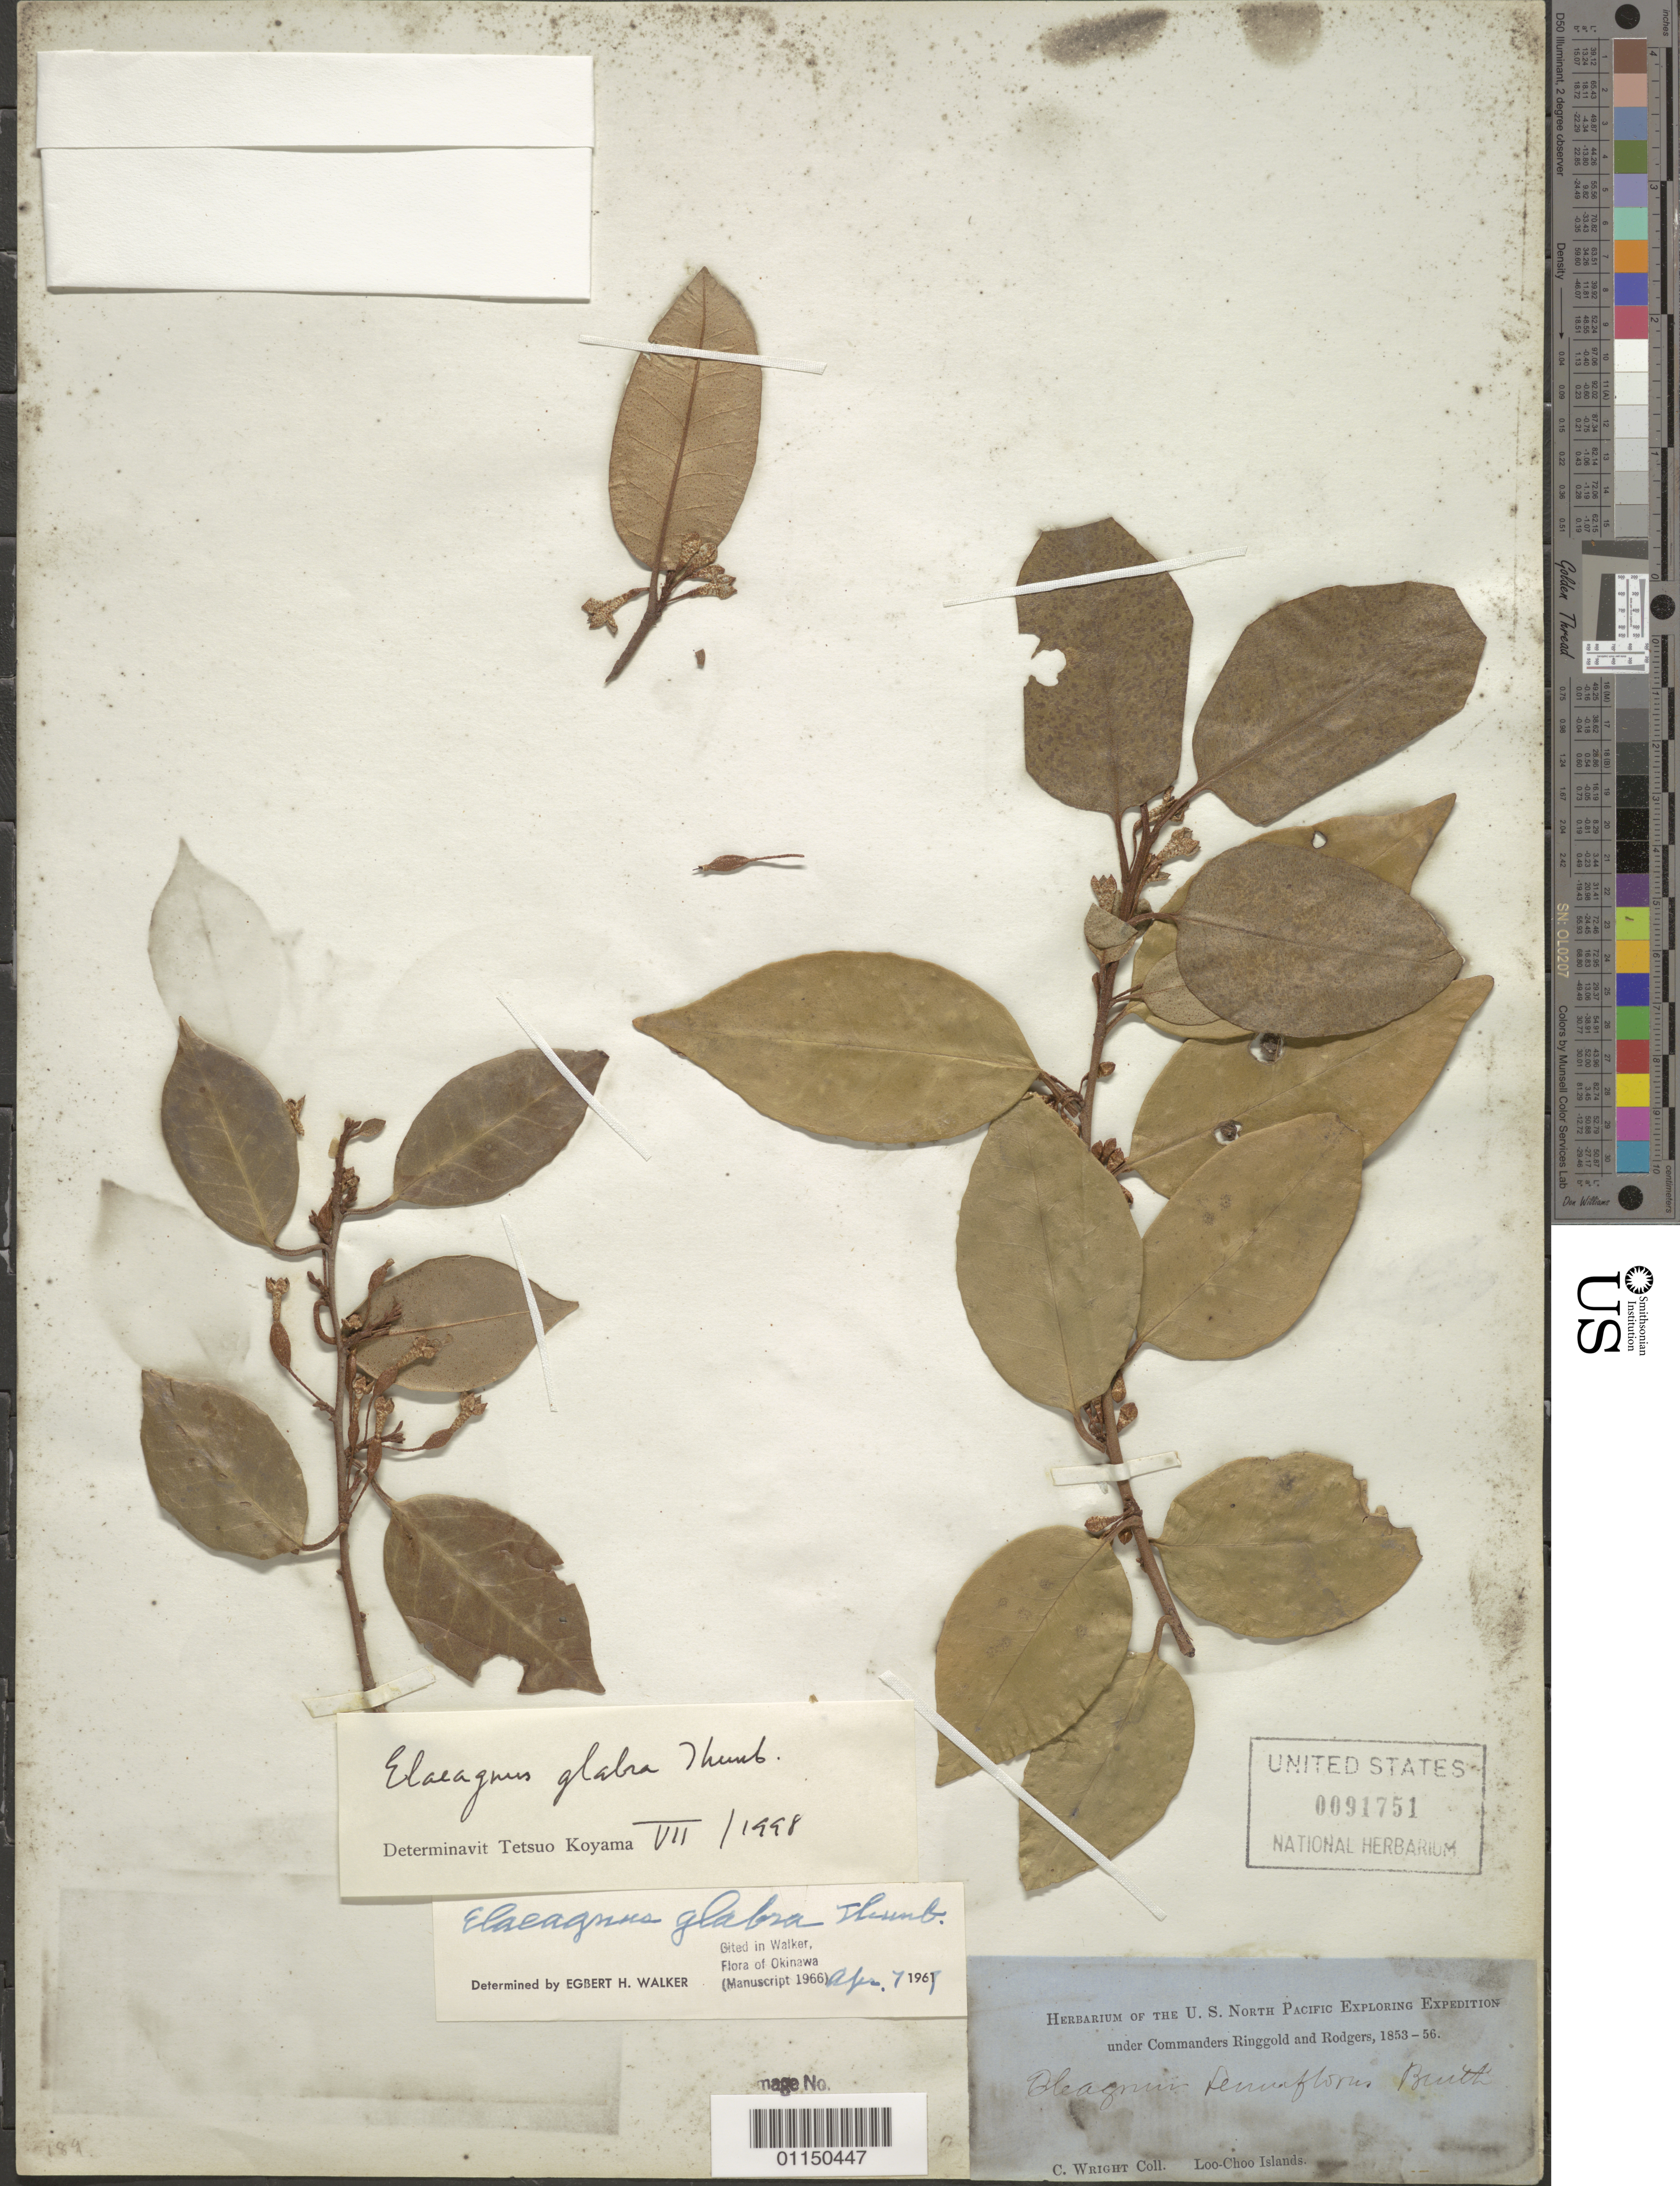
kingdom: Plantae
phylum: Tracheophyta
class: Magnoliopsida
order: Rosales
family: Elaeagnaceae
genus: Elaeagnus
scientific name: Elaeagnus glabra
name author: Thunb.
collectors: C. Wright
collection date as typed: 1853 to -- --- 1856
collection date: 1853/1856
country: Japan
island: Ryukyu Islands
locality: Loo Choo Islands.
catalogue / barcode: US 91751